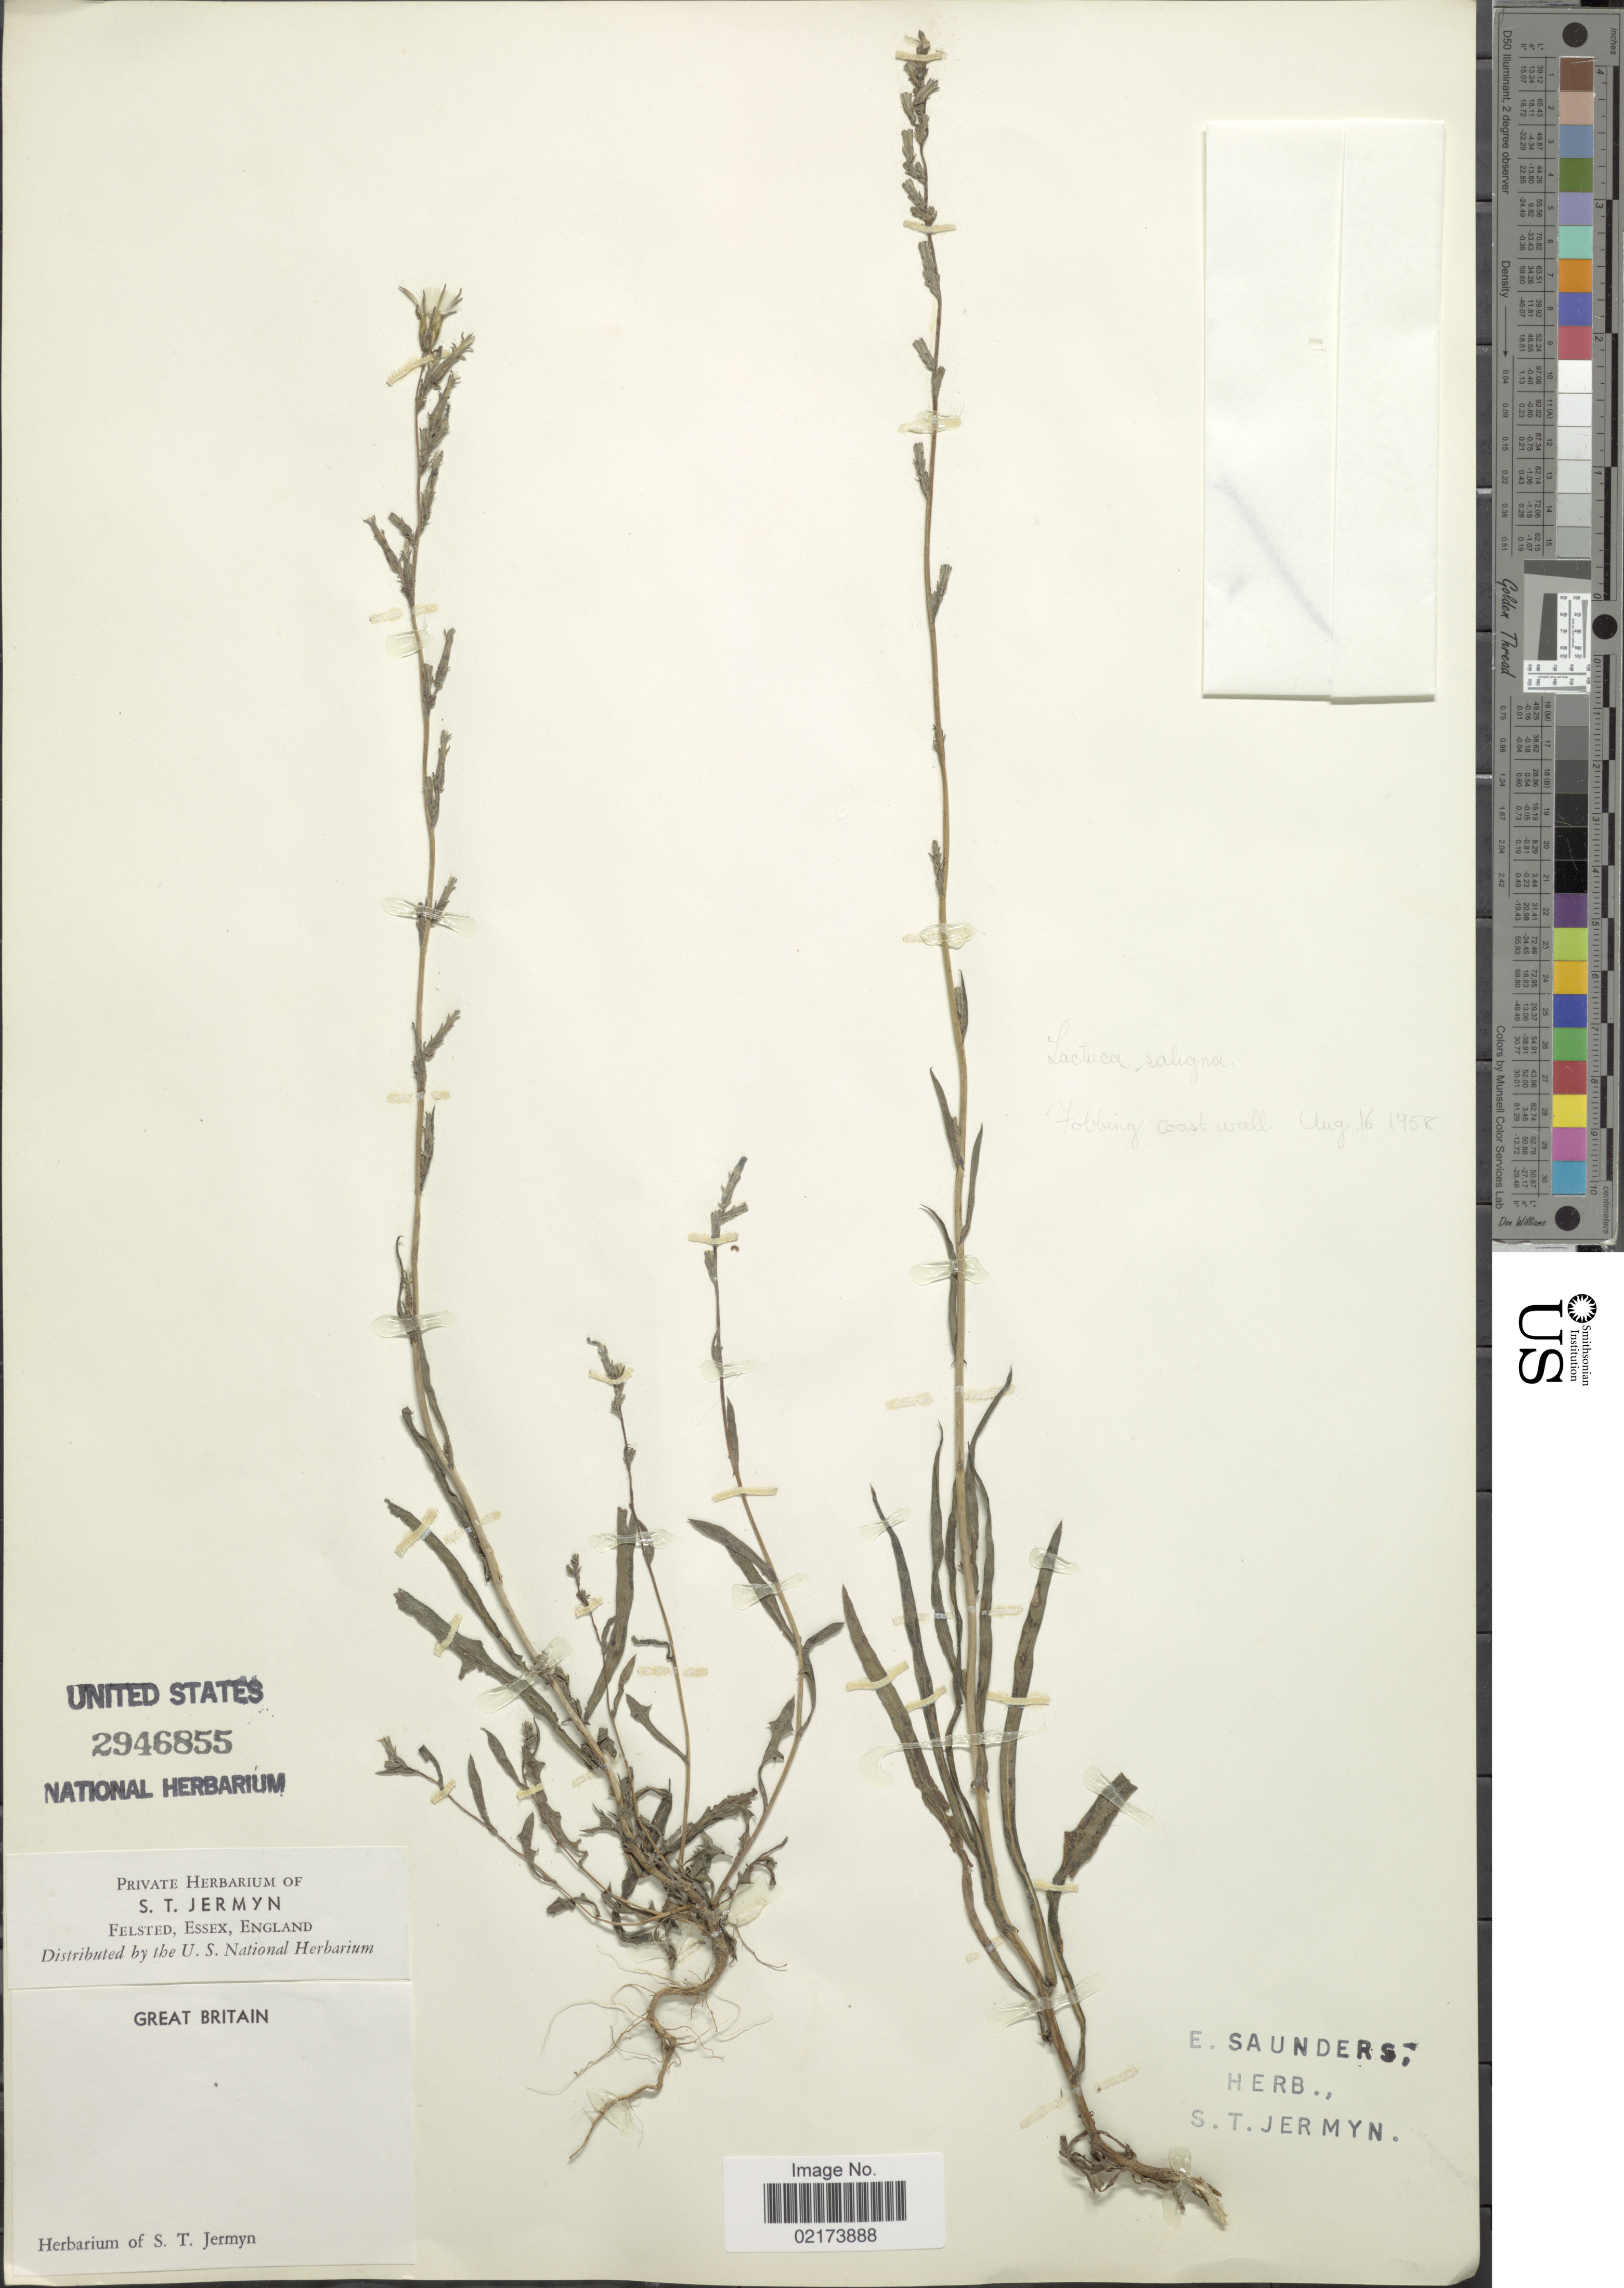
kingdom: Plantae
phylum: Tracheophyta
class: Magnoliopsida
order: Asterales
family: Asteraceae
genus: Lactuca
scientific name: Lactuca saligna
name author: L.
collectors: E. Saunders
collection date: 1958-08-16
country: United Kingdom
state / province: England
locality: Great Britain, Fobbing coast wall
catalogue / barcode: US 2946855